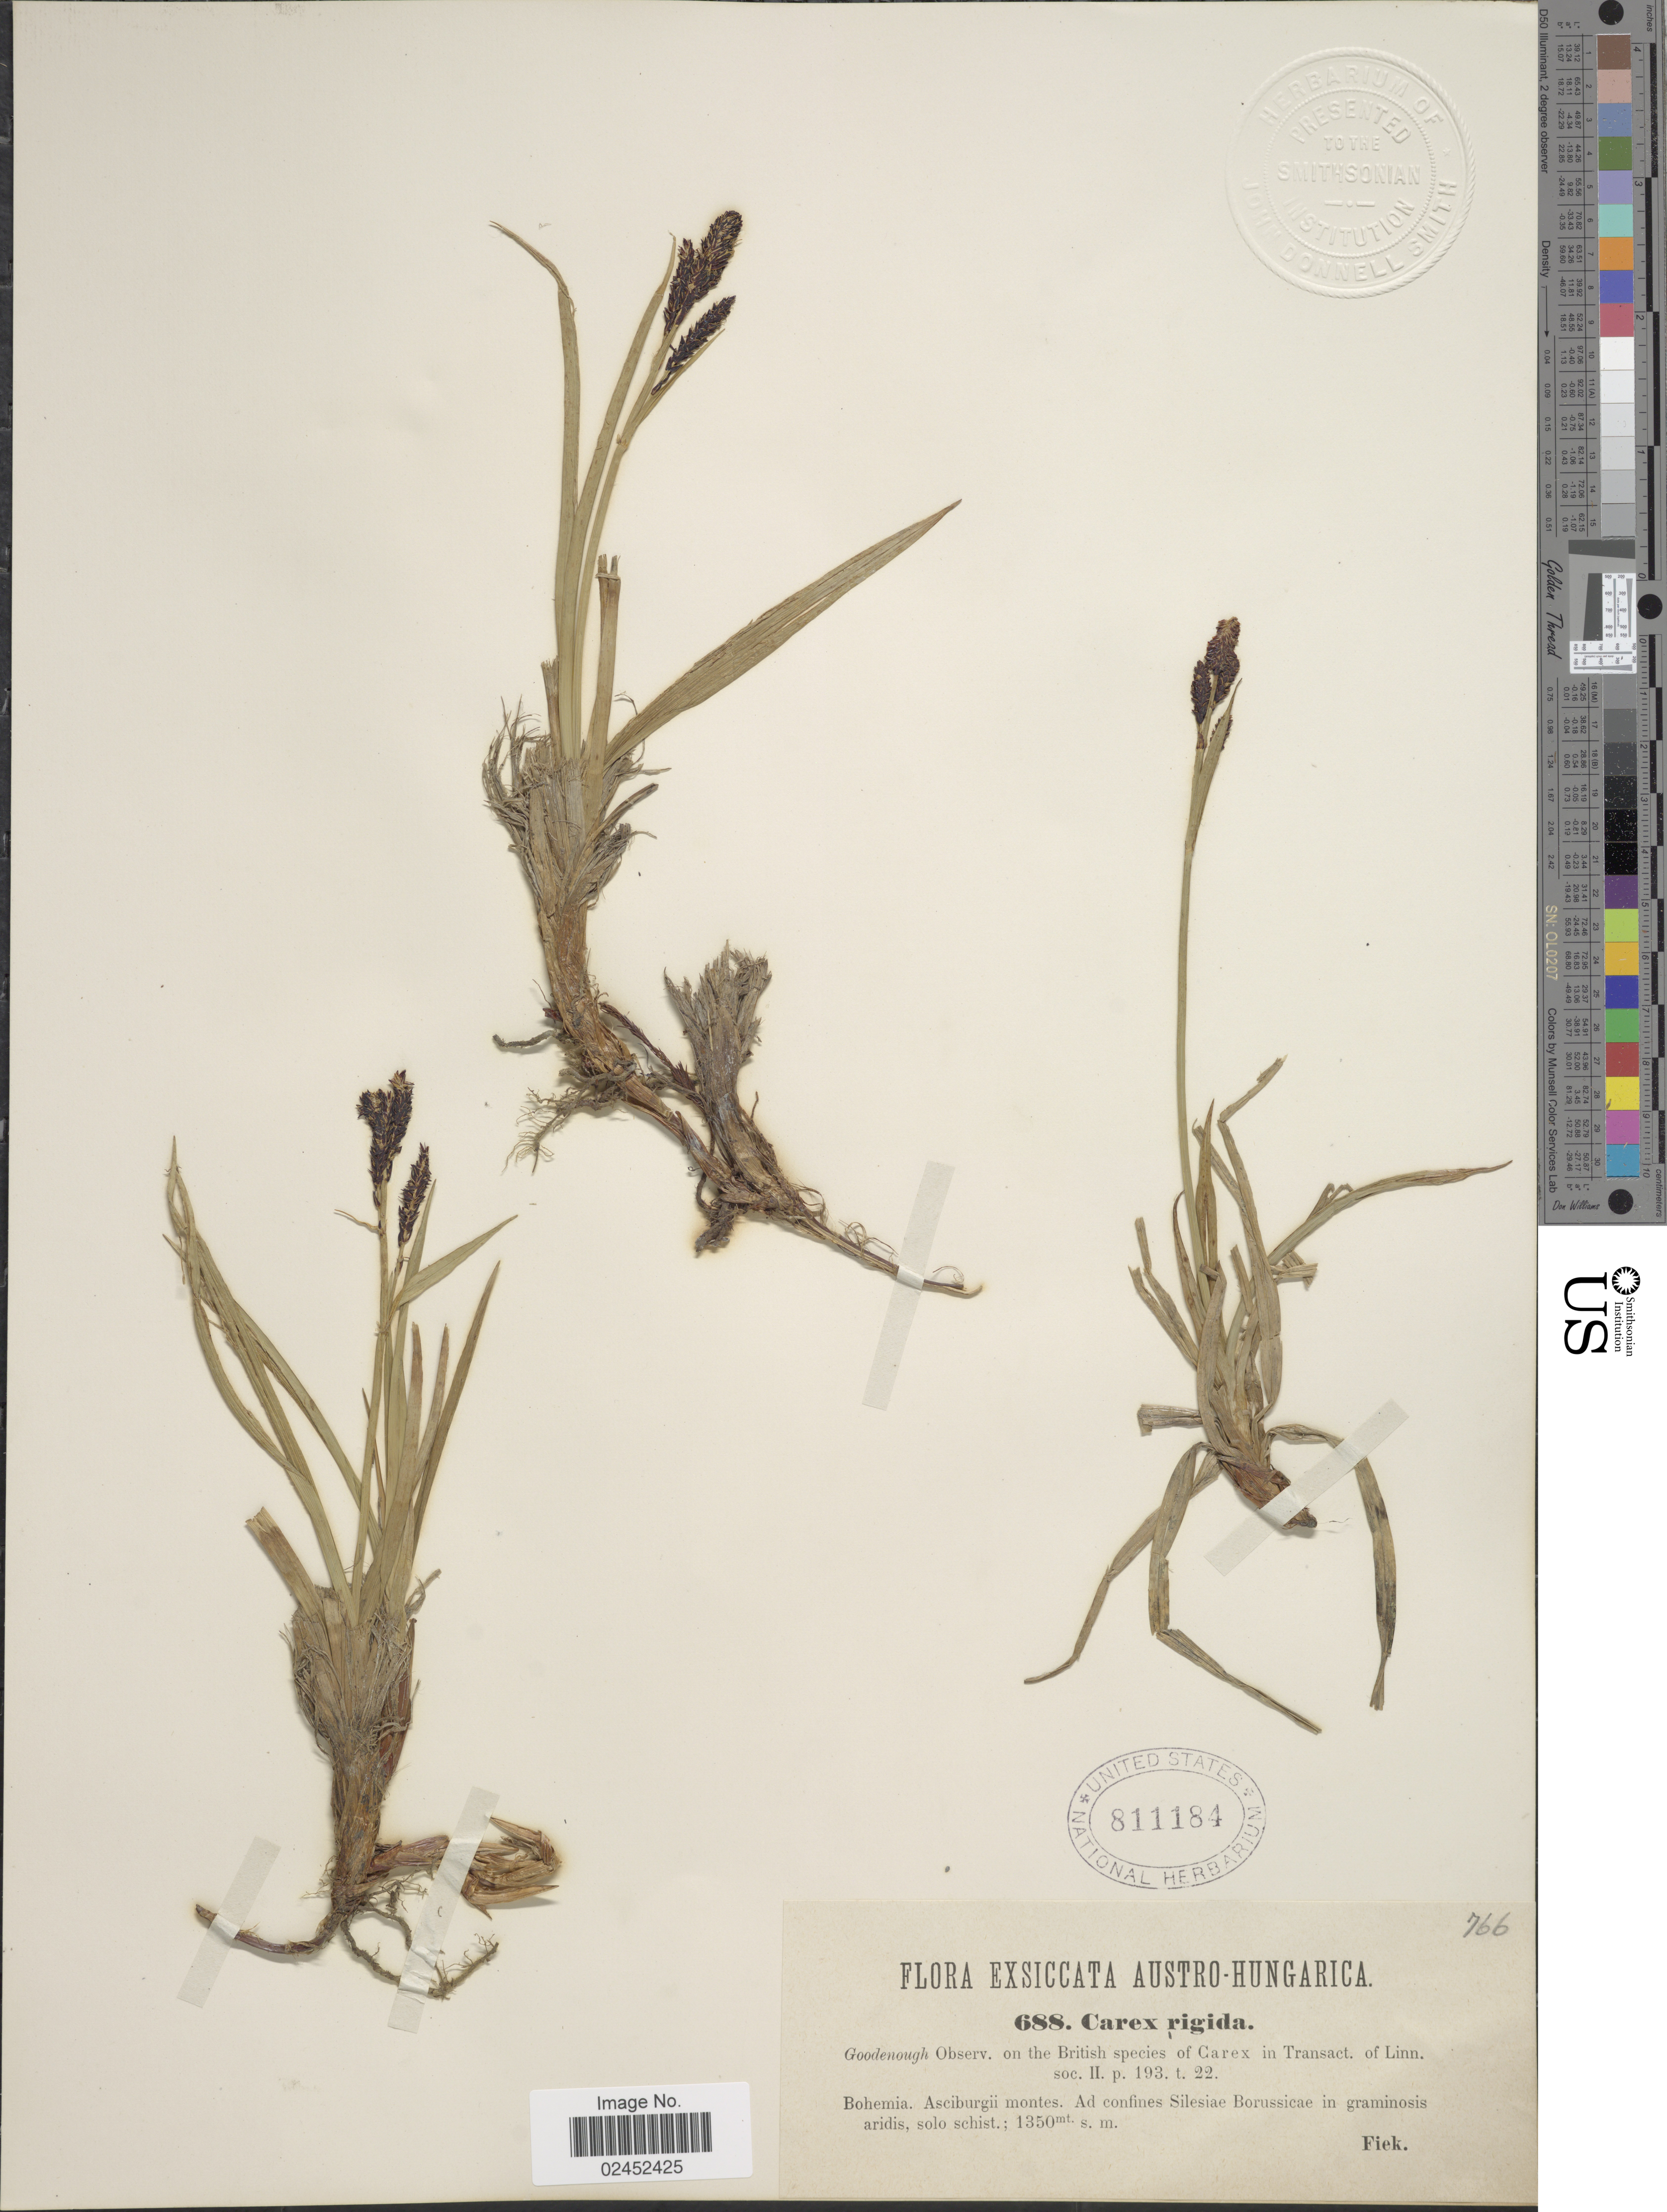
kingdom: Plantae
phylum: Tracheophyta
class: Liliopsida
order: Poales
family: Cyperaceae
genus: Carex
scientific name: Carex dacica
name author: Heuff.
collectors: Fiek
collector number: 688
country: Czechia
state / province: Moravian-Silesian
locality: Austr-Hungarica, Bohemia. Asciburgii montes, Ad confines Silesciae Borussicae in graminosis aridis, solo Schist.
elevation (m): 1350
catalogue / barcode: US 811184